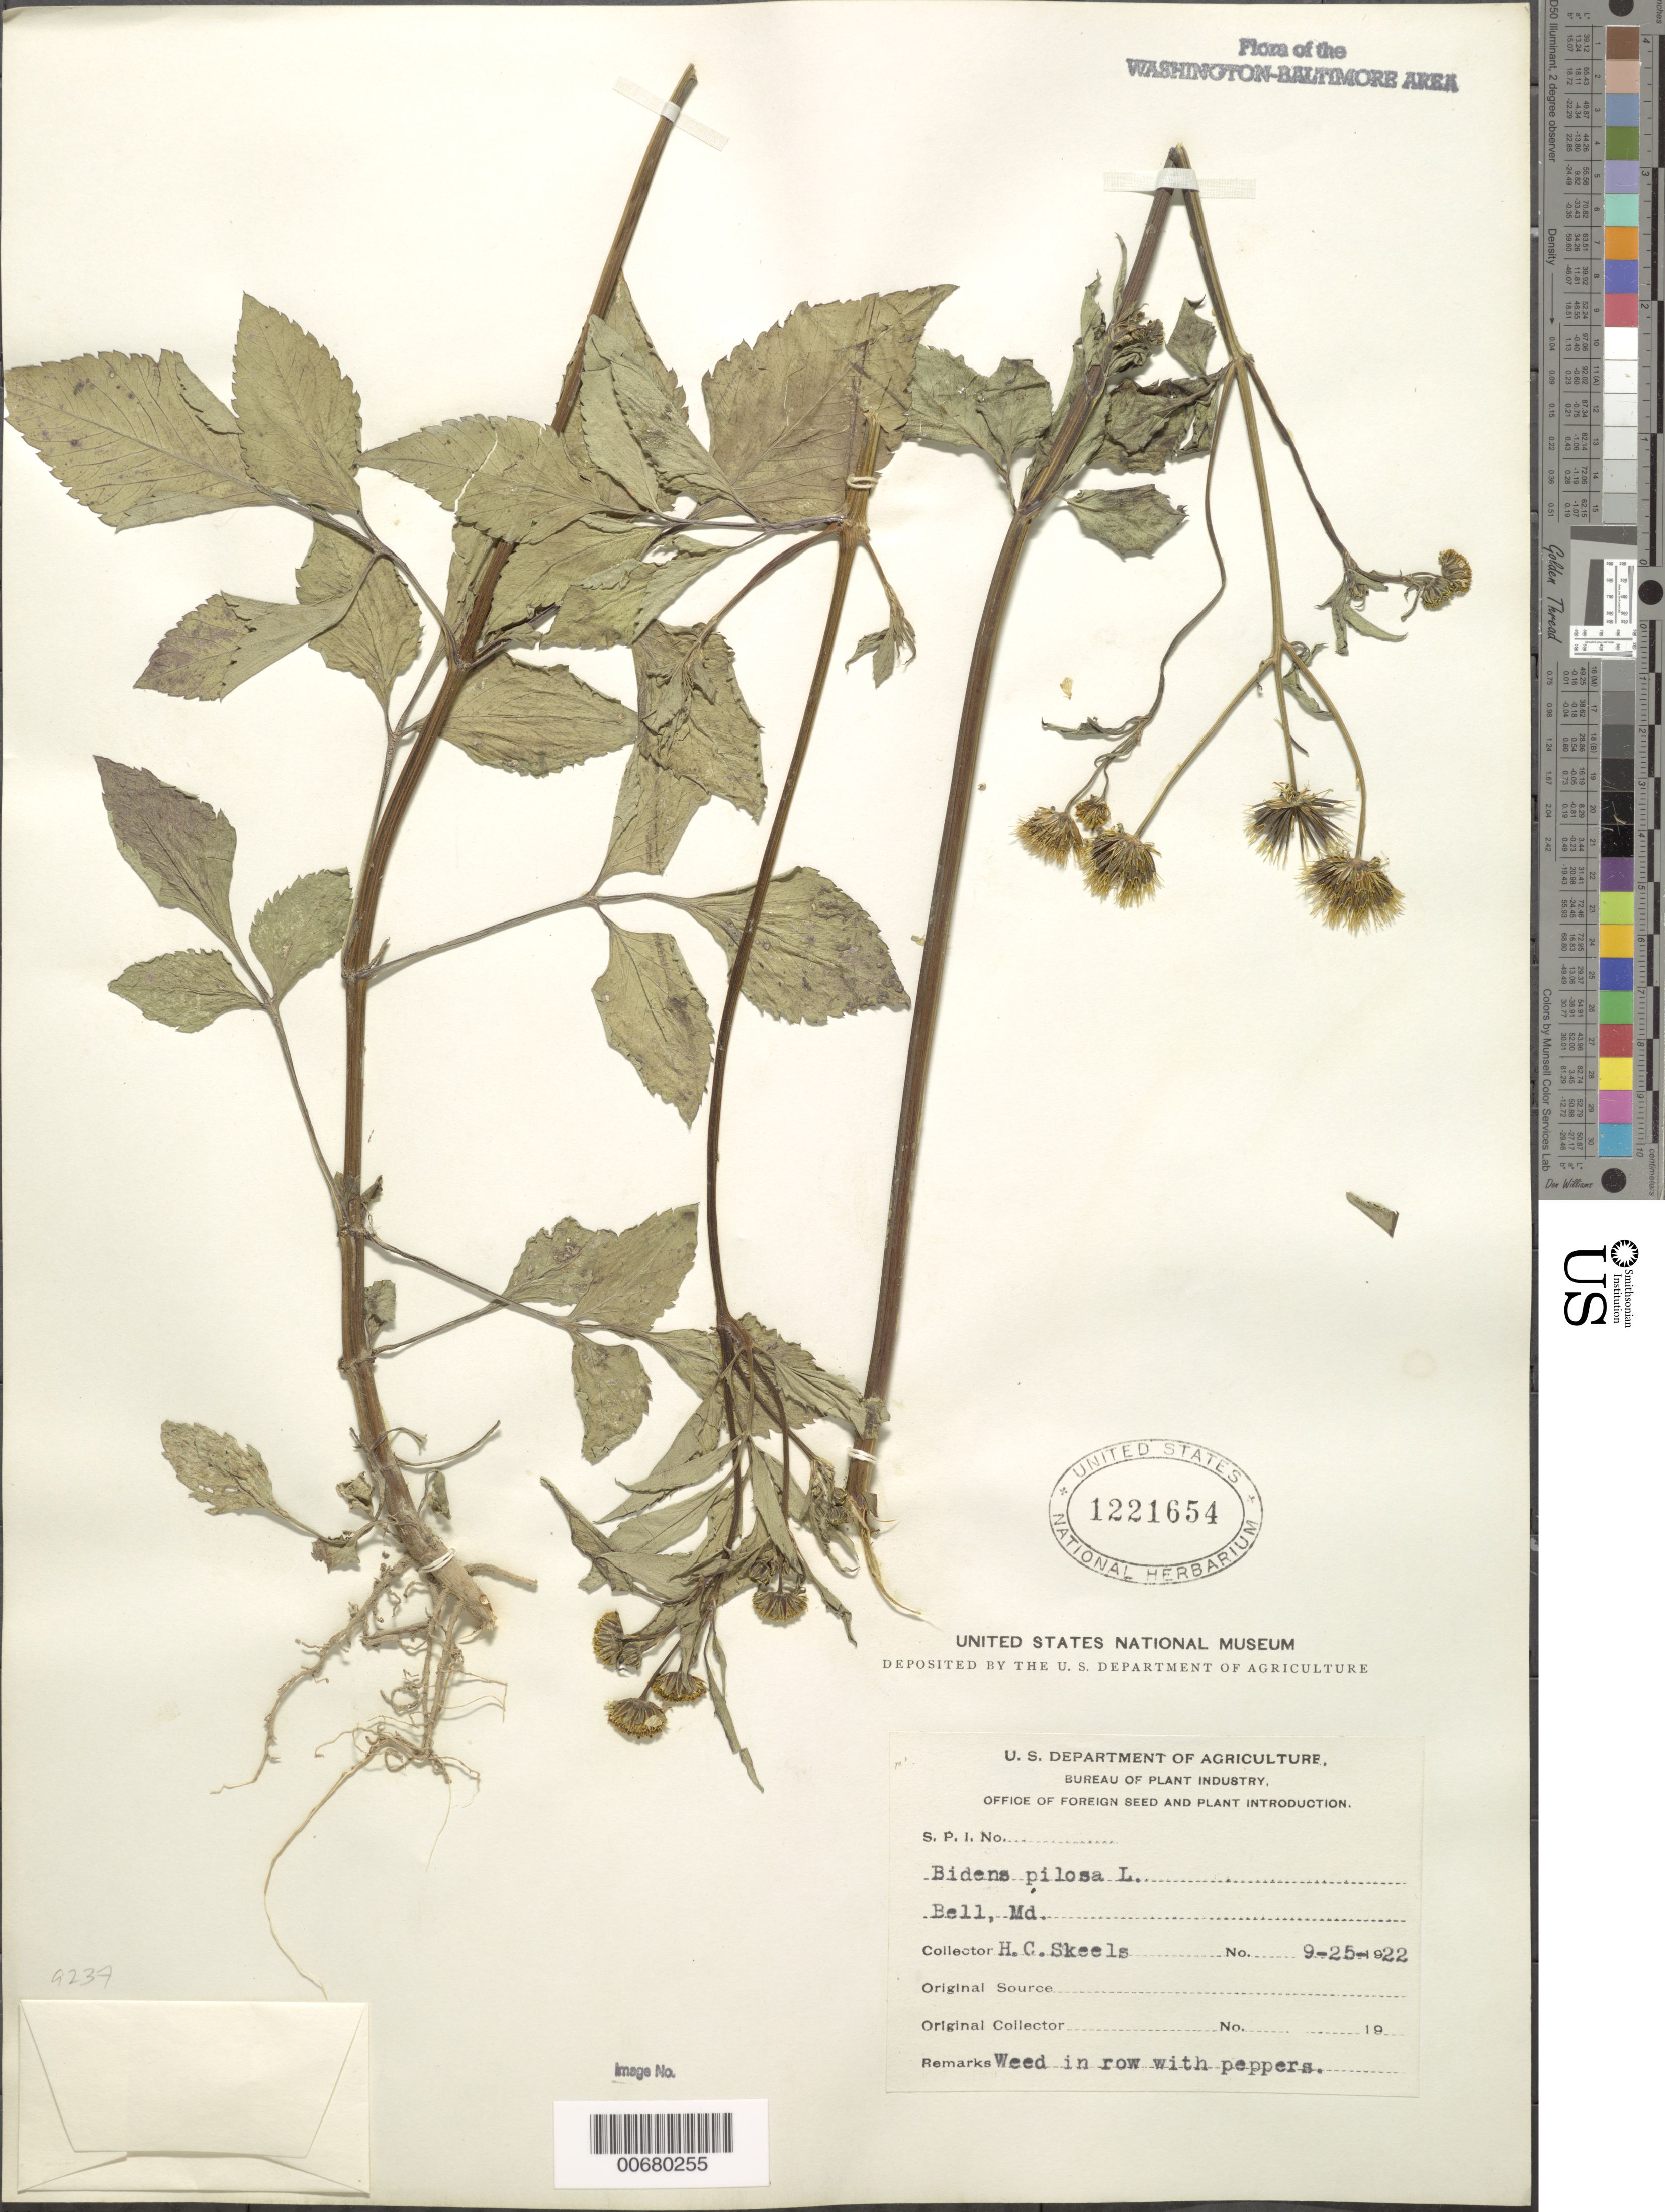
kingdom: Plantae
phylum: Tracheophyta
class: Magnoliopsida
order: Asterales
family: Asteraceae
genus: Bidens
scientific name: Bidens pilosa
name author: L.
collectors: H. Skeels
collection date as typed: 25 Sep 1922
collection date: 1922-09-25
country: United States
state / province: Maryland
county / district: Prince George's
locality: Bell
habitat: weed in row with peppers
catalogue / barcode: US 1221654